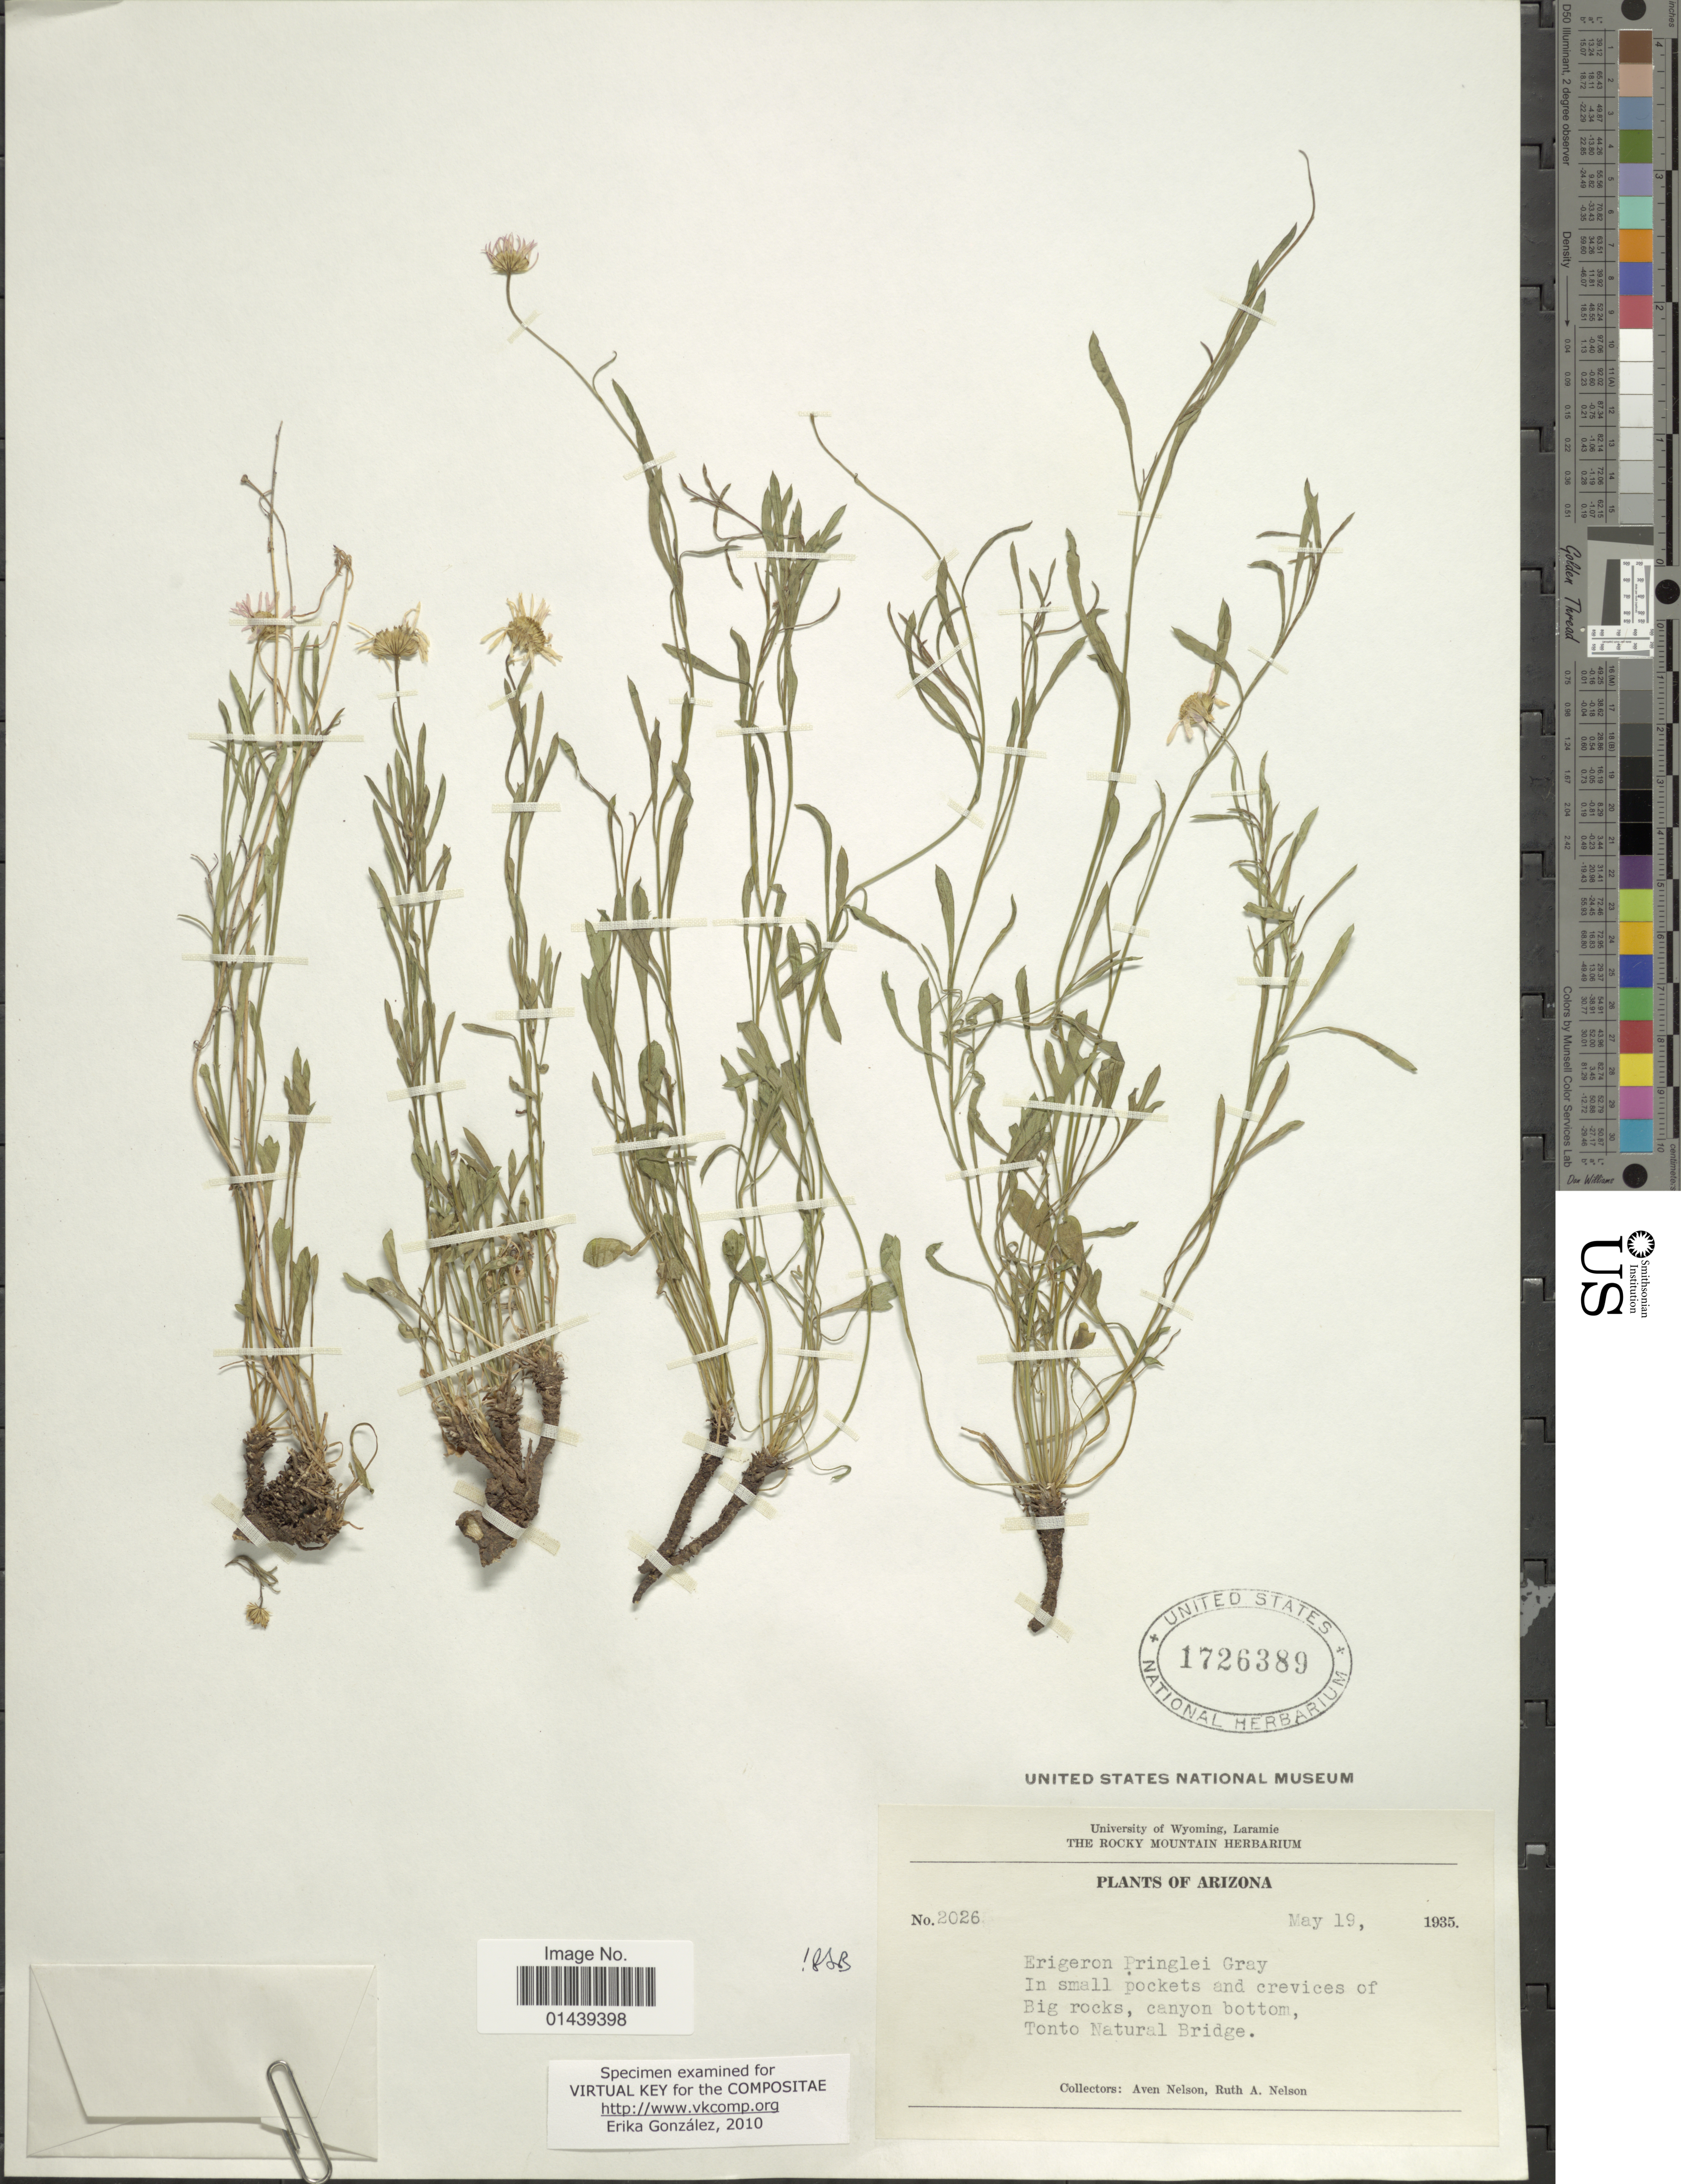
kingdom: Plantae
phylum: Tracheophyta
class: Magnoliopsida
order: Asterales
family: Asteraceae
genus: Erigeron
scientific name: Erigeron pringlei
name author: A. Gray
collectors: A. Nelson & R. A. Nelson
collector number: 2026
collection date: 1935-05-19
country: United States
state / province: Arizona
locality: Big rocks, canyon bottom, Tonto Natural Bridge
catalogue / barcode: US 1726389